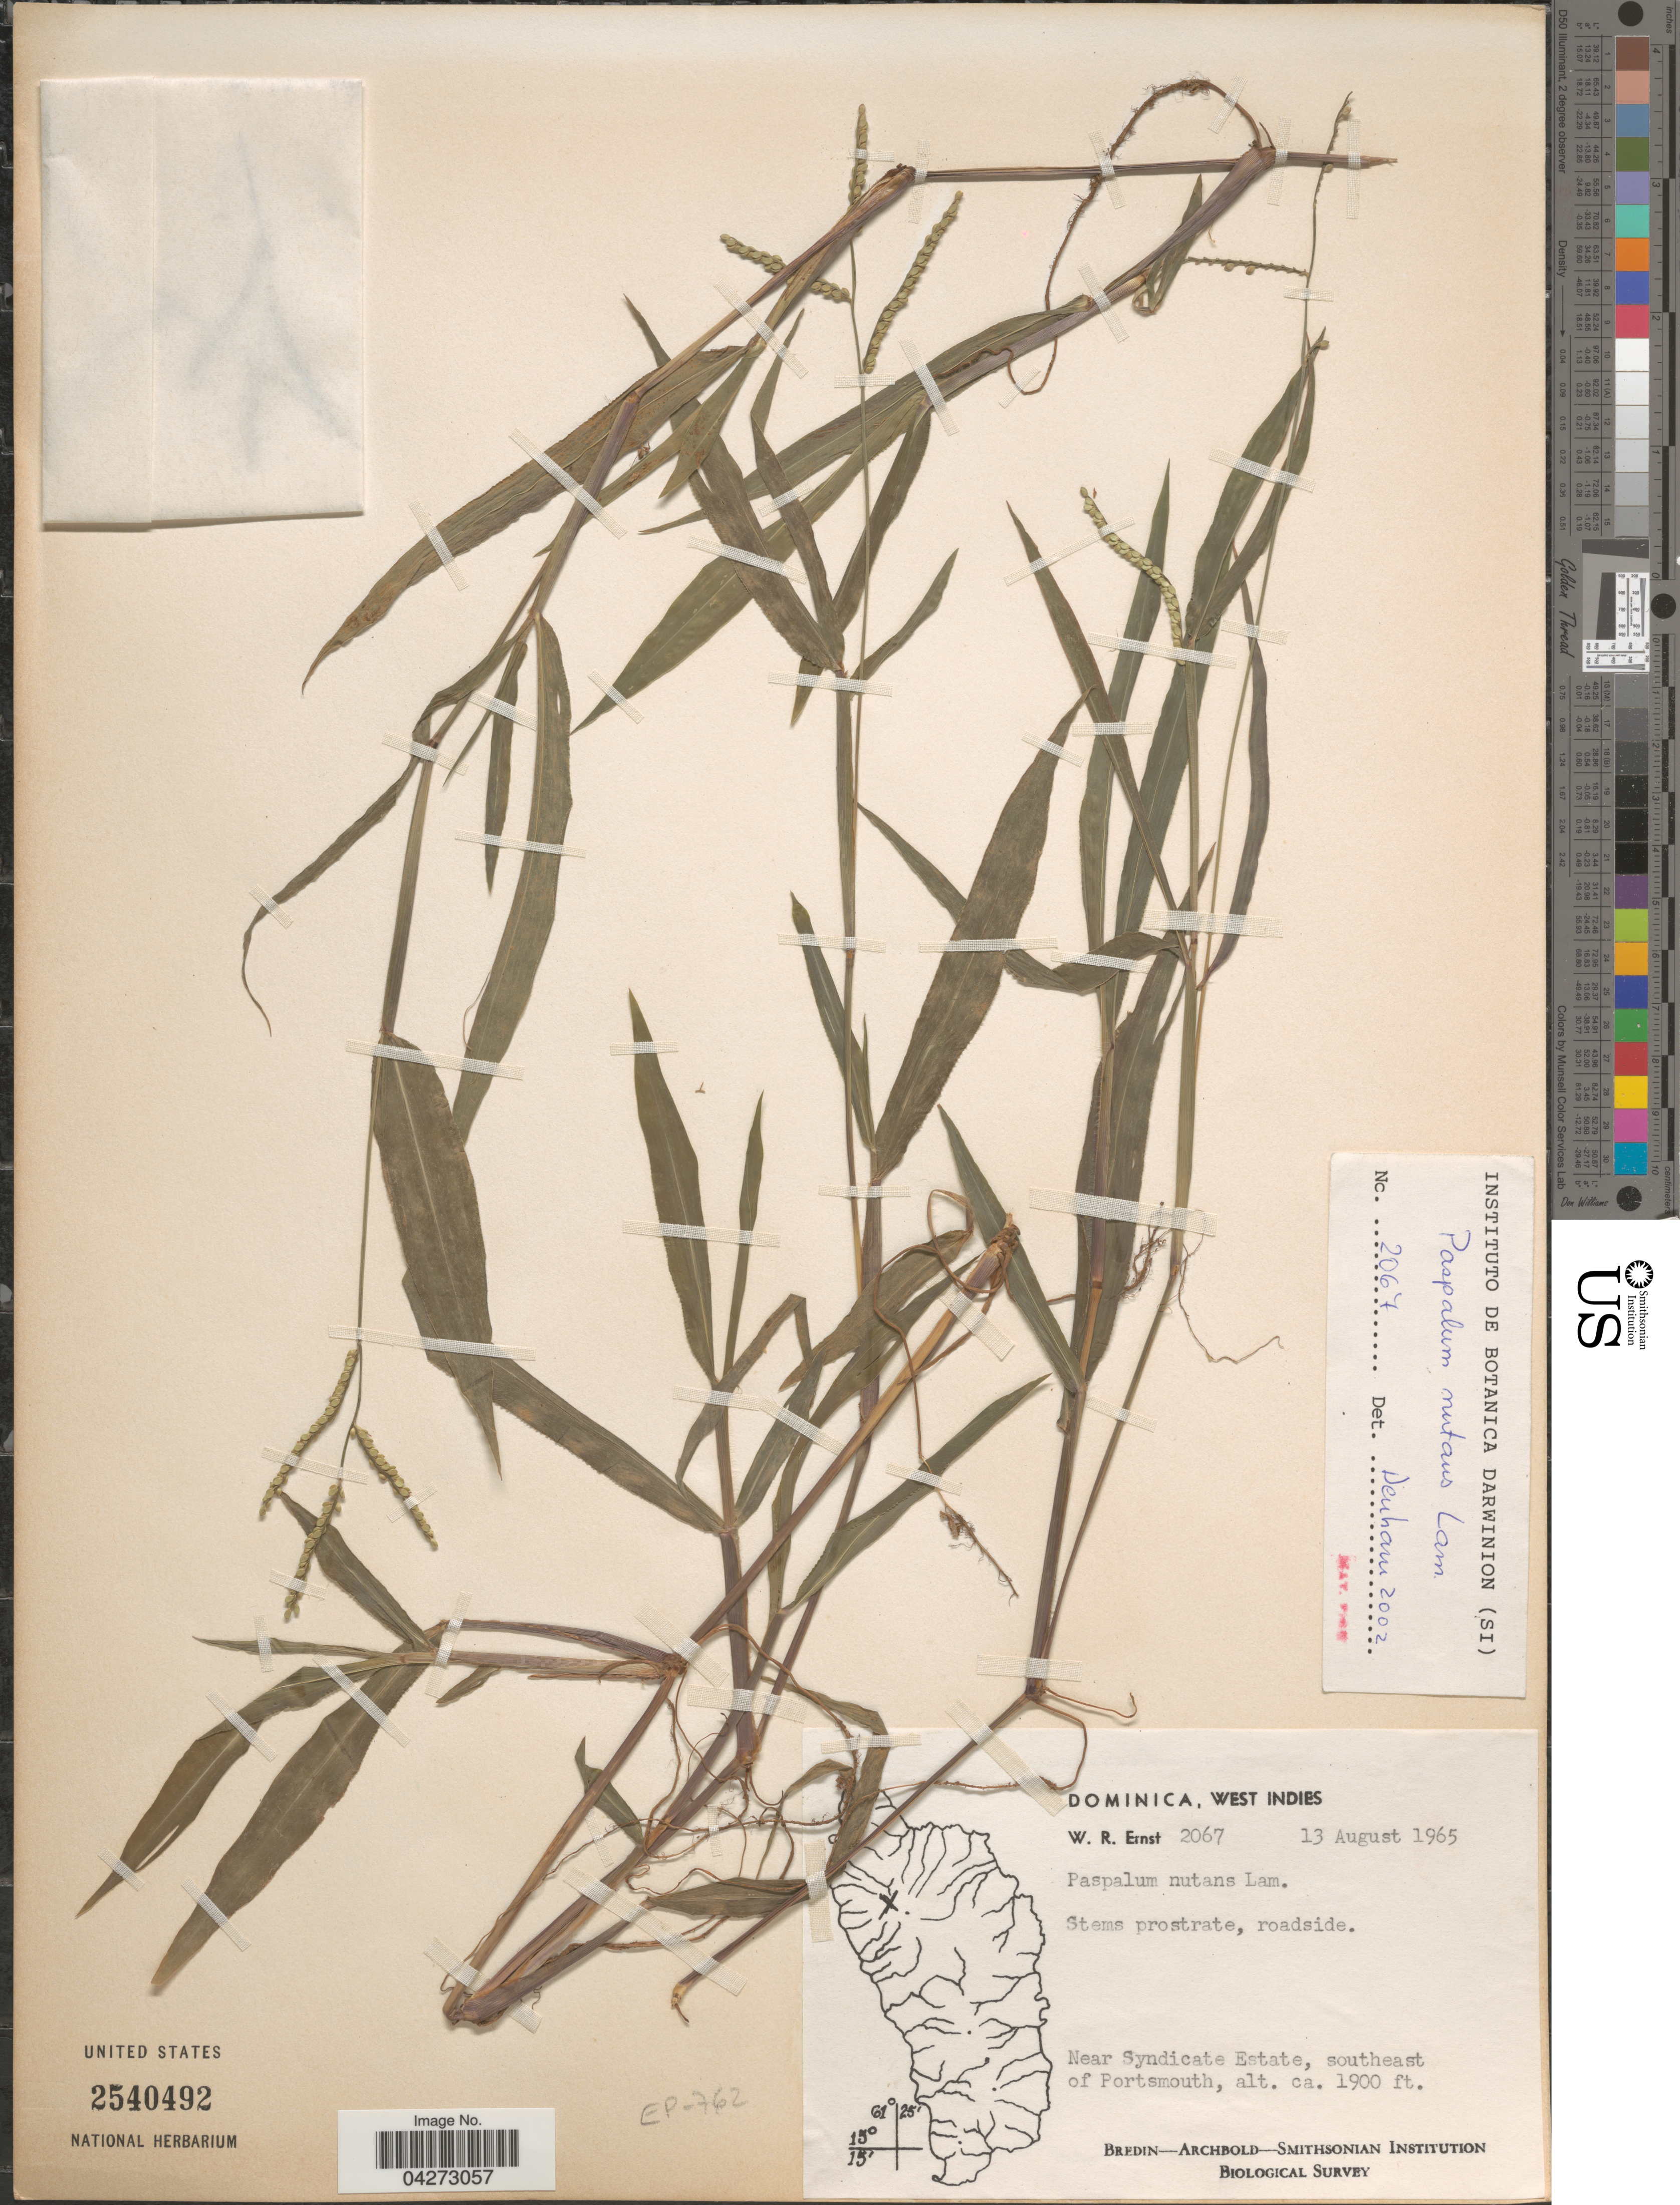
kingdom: Plantae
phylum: Tracheophyta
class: Liliopsida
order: Poales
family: Poaceae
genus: Paspalum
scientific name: Paspalum nutans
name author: Lam.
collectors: W. R. Ernst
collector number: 2067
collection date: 1965-08-13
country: Dominica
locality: Near Syndicate Estate, southeast of Portsmouth. Bredin-Archbold-Smithsonian Institution Biological Survey.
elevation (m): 579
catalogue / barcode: US 2540492